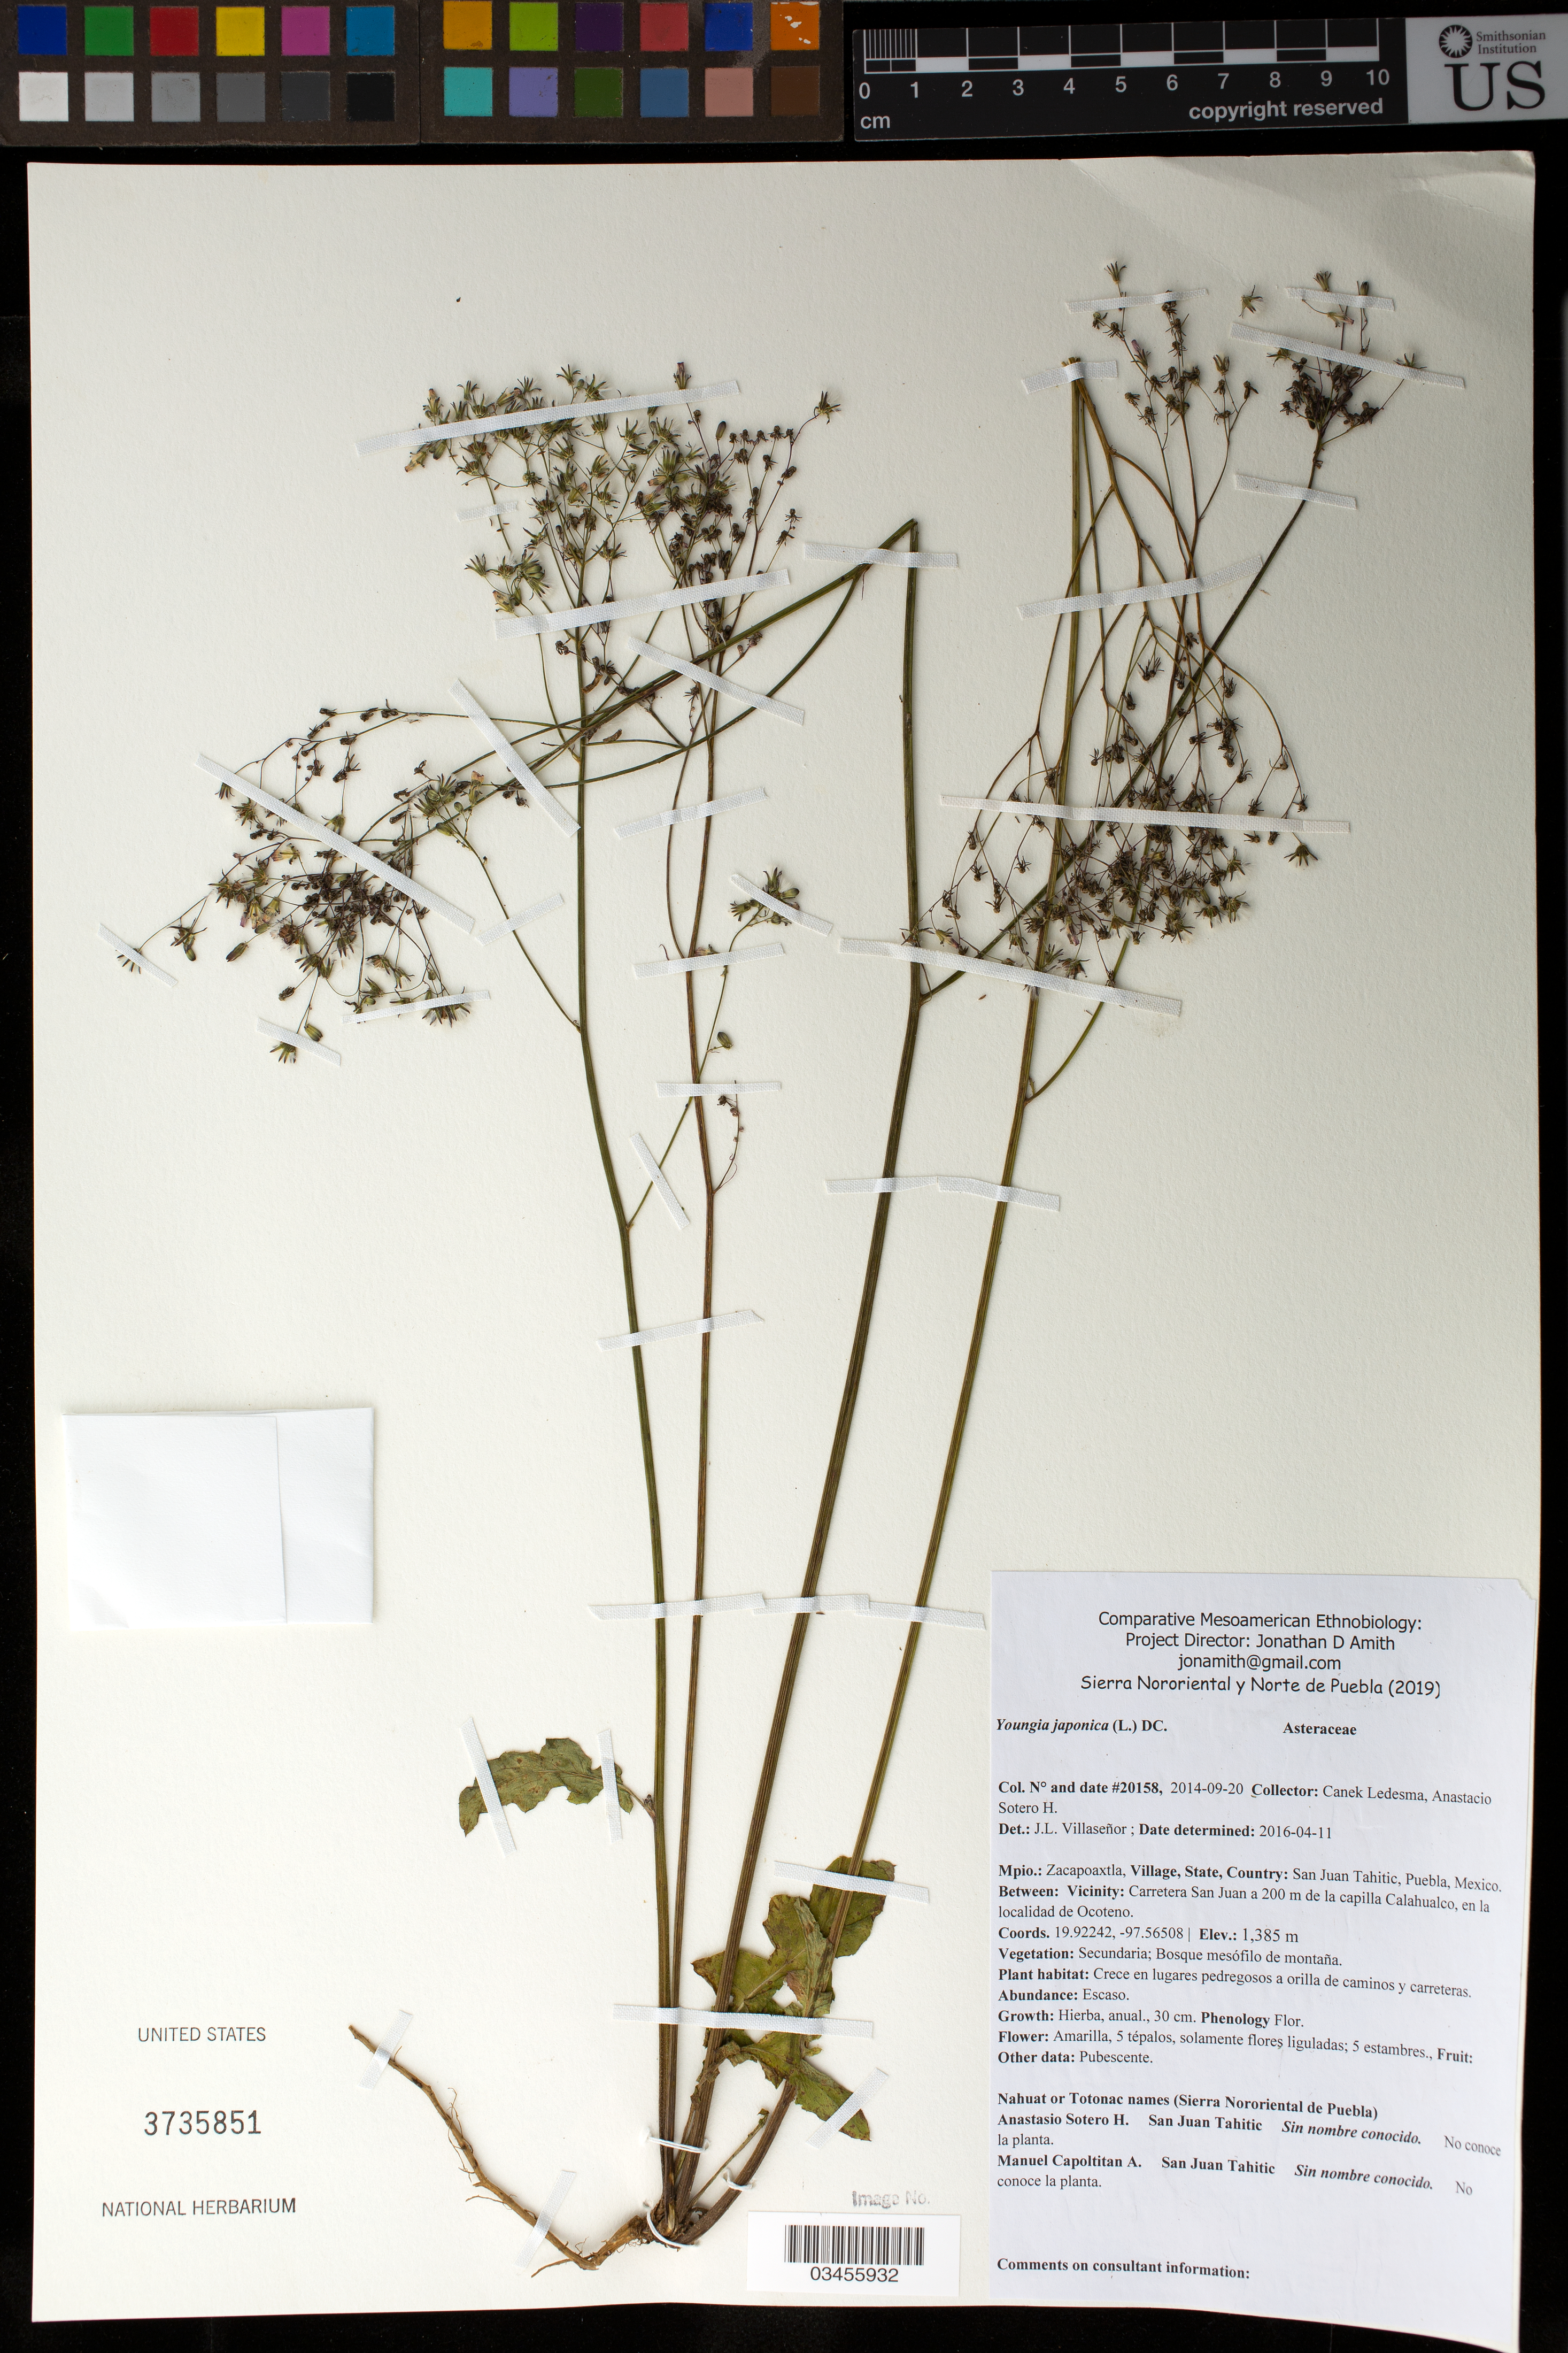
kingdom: Plantae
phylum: Tracheophyta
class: Magnoliopsida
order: Asterales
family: Asteraceae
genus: Youngia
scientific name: Youngia japonica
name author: (L.) DC.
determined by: Villaseñor R., J. L.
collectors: Canek Ledesma C.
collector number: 20158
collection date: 2014-09-20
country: México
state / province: Puebla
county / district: Zacapoaxtla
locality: PUEBLO: San Juan Tahitic; LOCALIDAD EXACTA: Carretera San Juan a 200 m de la capilla Calahualco, en la localidad de Ocoteno.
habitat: Bosque mesófilo de montaña; crece en lugares pedregosos a orilla de caminos y carreteras.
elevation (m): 1385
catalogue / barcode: US 3735851